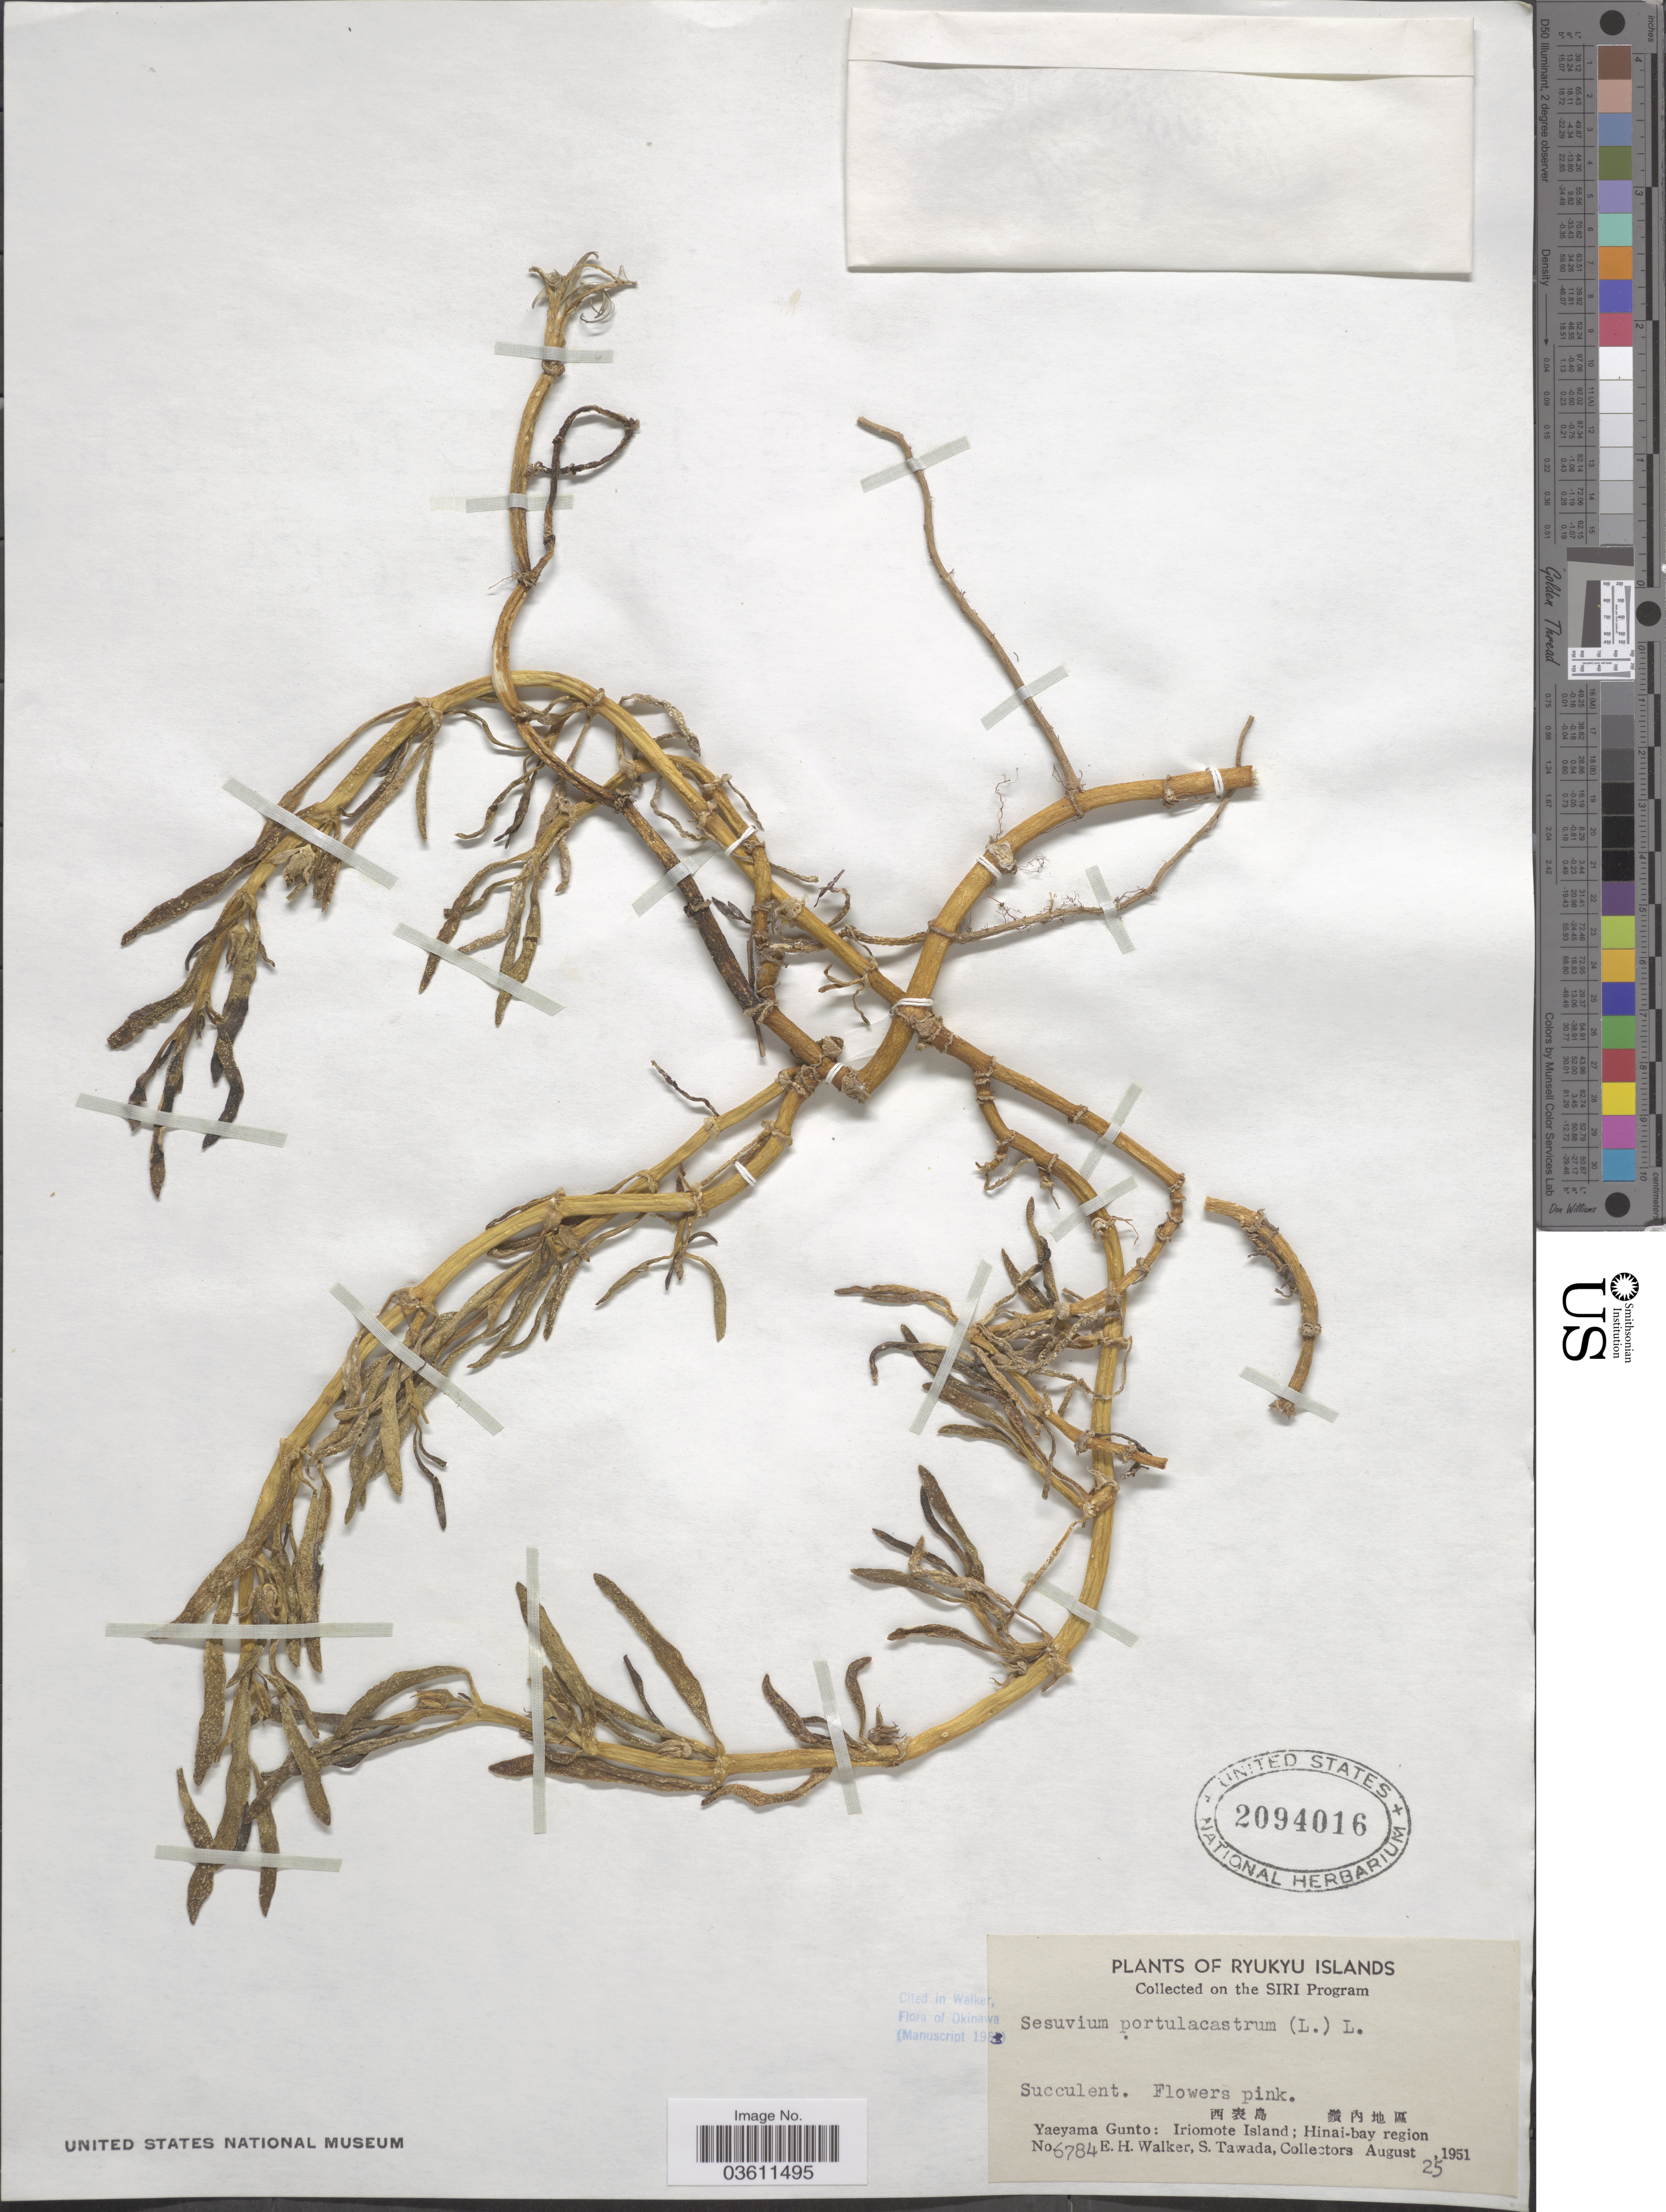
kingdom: Plantae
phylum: Tracheophyta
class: Magnoliopsida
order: Caryophyllales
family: Aizoaceae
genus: Sesuvium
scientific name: Sesuvium portulacastrum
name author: (L.) L.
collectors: E. H. Walker & S. Tawada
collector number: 6784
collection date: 1951-08-25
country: Japan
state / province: Okinawa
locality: Ryukyu Islands. X. Yaeyama Gunto: Iriomote Island; Hinai-bay region.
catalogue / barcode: US 2094016